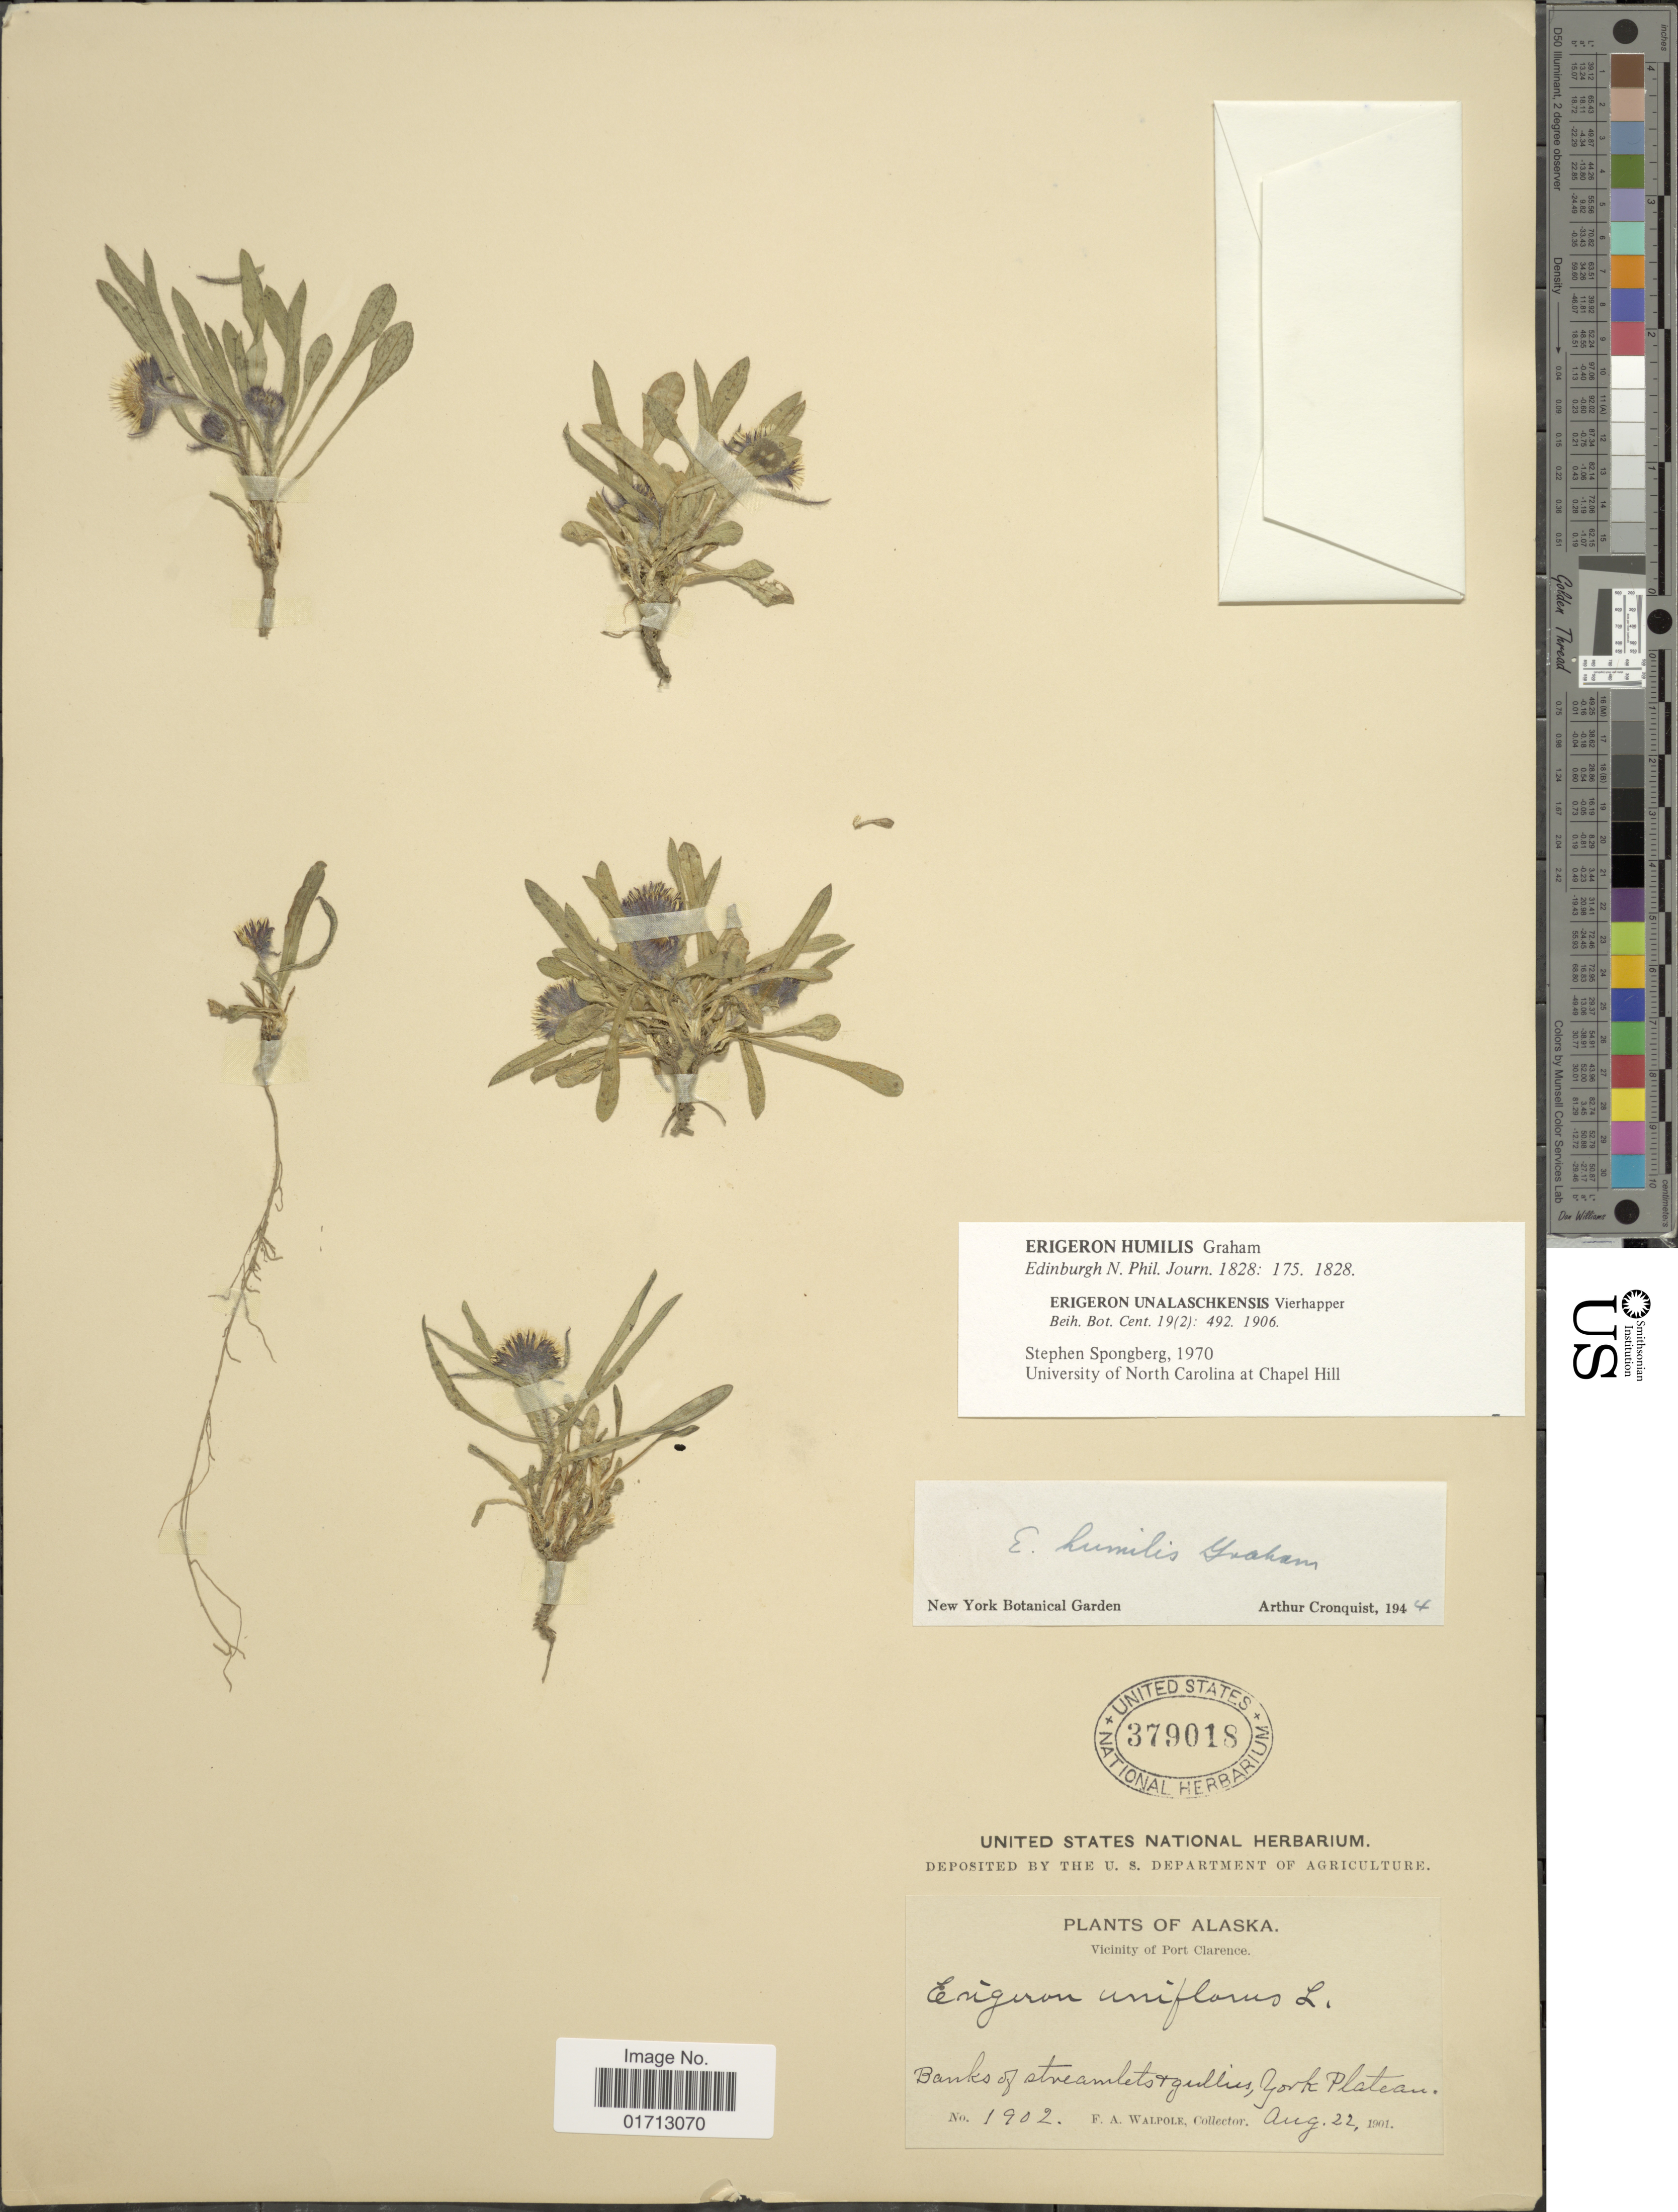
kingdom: Plantae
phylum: Tracheophyta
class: Magnoliopsida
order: Asterales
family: Asteraceae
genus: Erigeron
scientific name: Erigeron humilis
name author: Graham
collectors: F. Walpole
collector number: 1902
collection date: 1901-08-22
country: United States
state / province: Alaska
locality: Vicinity of Port Clarence, York Plateau.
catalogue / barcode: US 379018